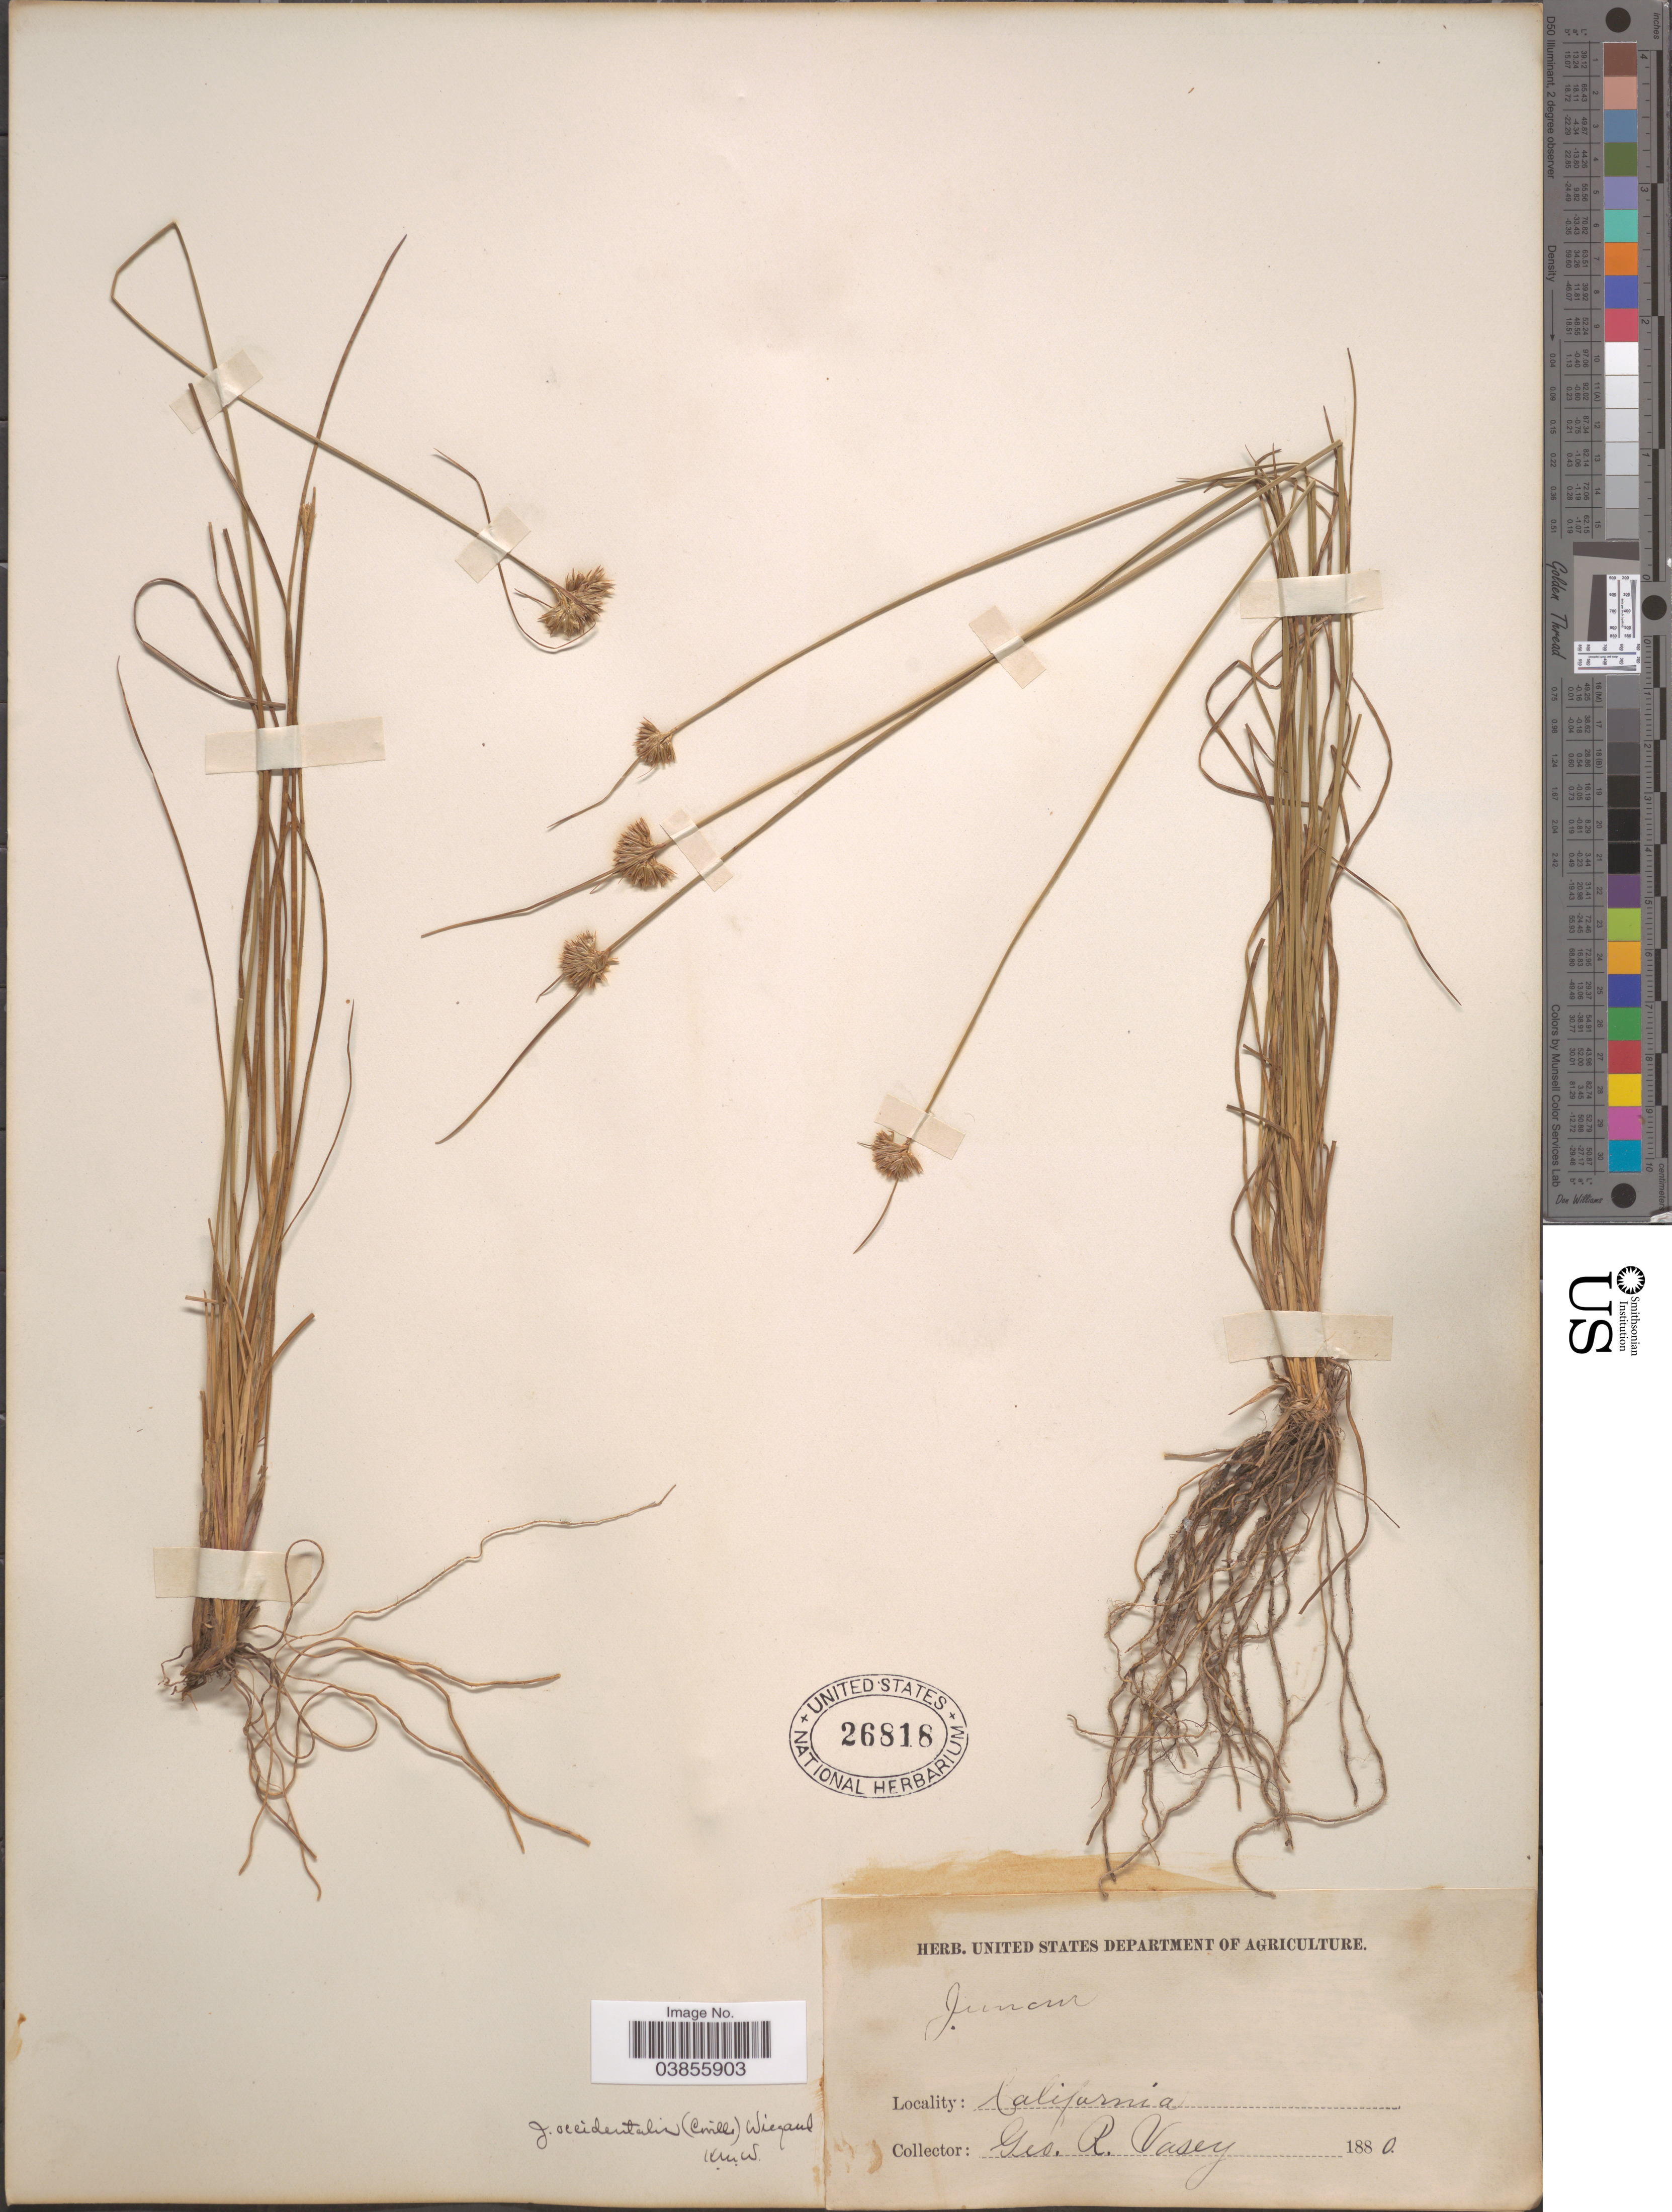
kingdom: Plantae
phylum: Tracheophyta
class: Liliopsida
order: Poales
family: Juncaceae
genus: Juncus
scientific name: Juncus occidentalis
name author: (Coville) Wiegand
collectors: G. R. Vasey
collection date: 1880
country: United States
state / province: California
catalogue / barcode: US 26818